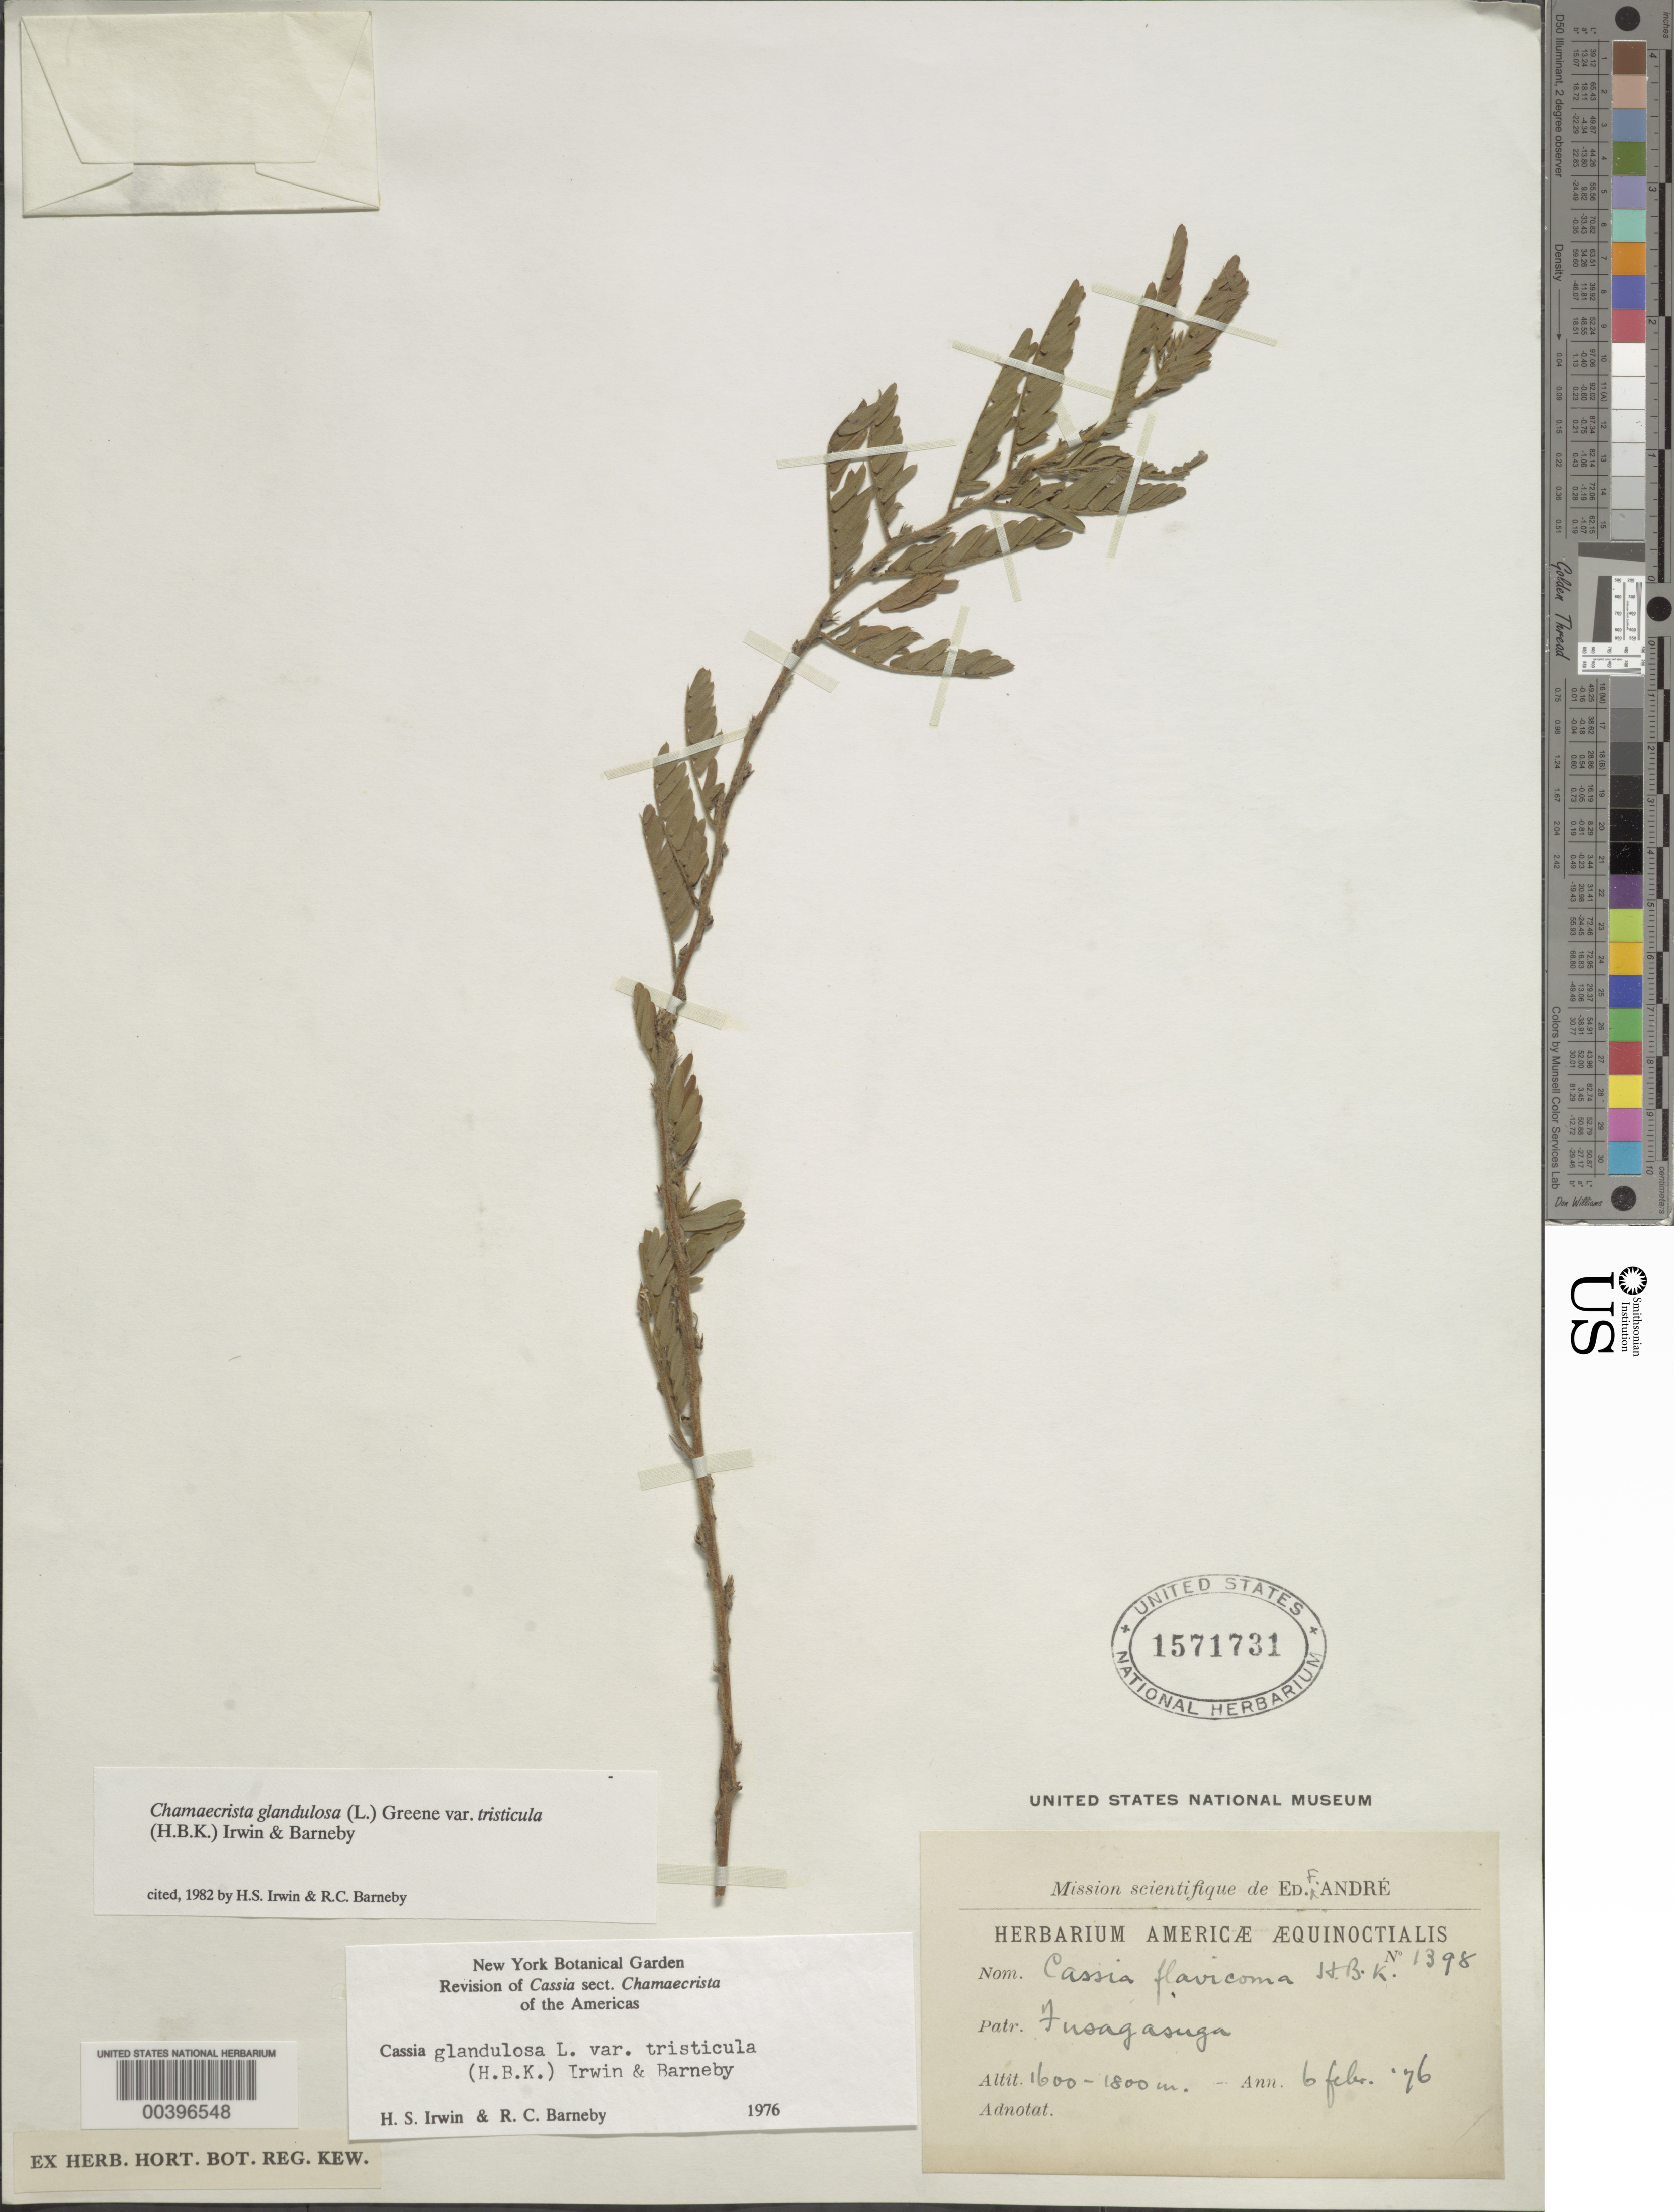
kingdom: Plantae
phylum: Tracheophyta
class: Magnoliopsida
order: Fabales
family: Fabaceae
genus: Chamaecrista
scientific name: Chamaecrista glandulosa var. tristicula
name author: (Kunth) H.S. Irwin & Barneby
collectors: É. F. André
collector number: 1398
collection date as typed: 06 Feb 1876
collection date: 1876-02-06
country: Colombia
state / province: Cundinamarca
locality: Fusagasugá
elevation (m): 1600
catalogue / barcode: US 1571731